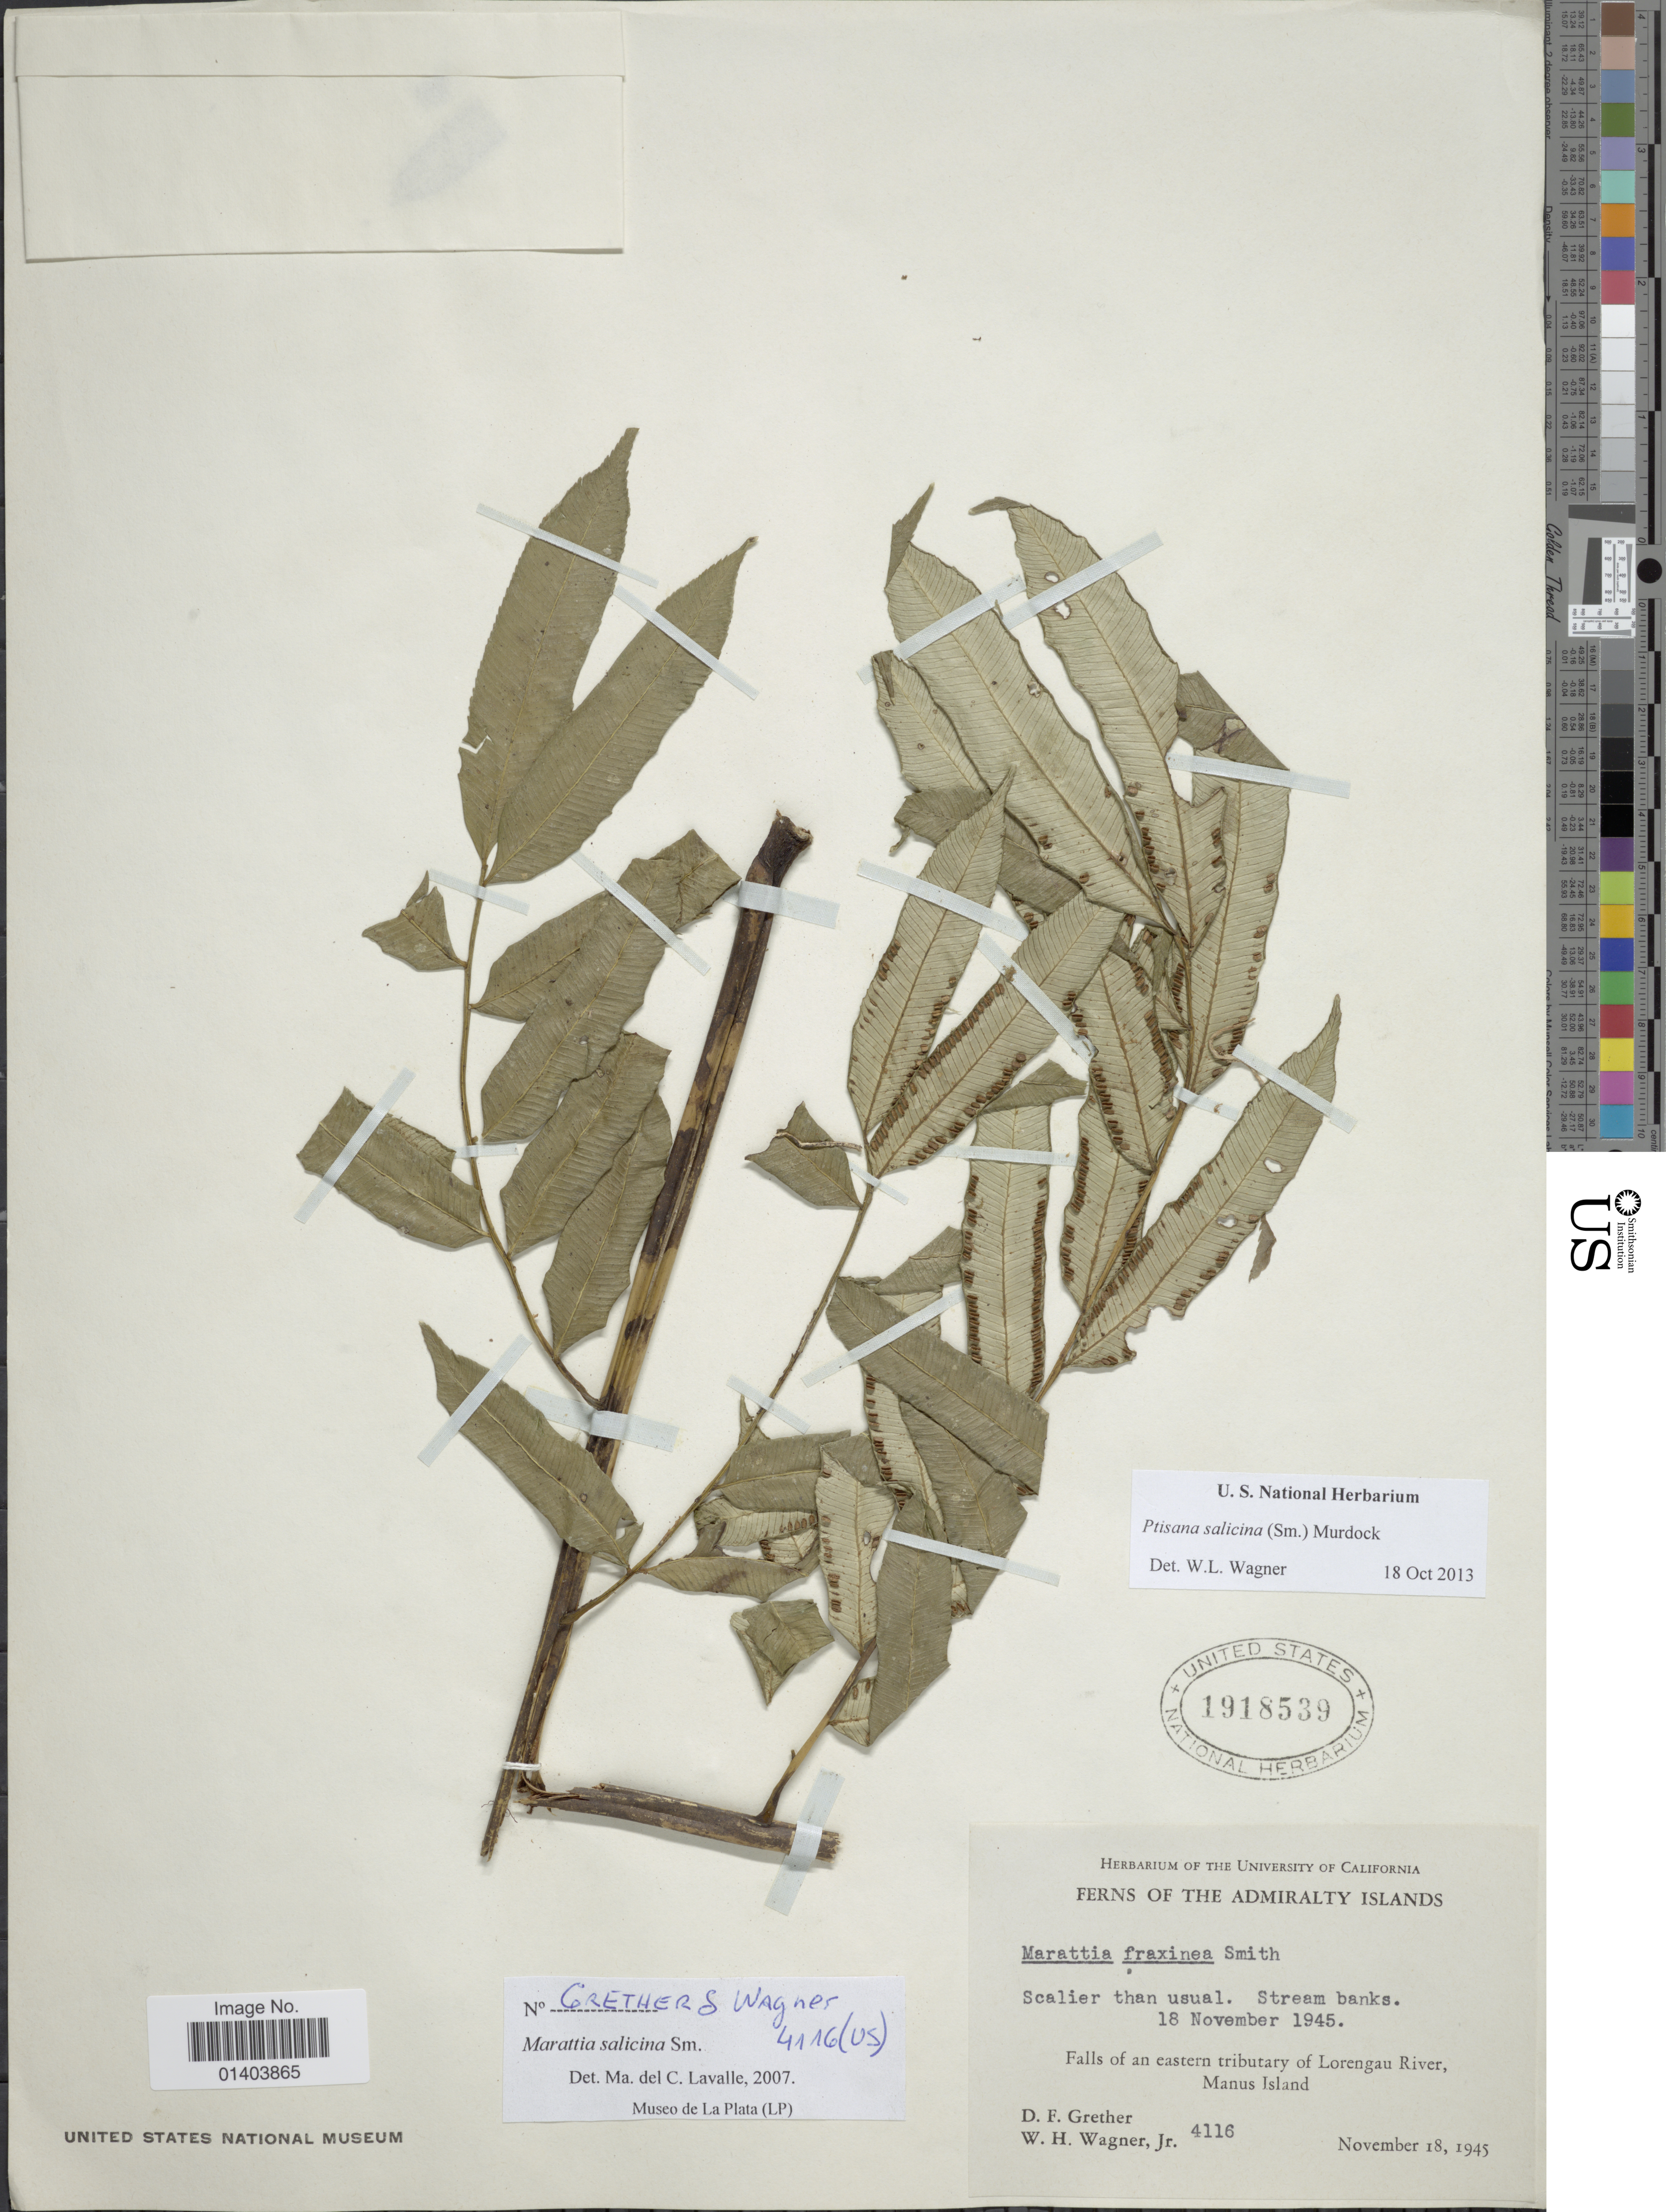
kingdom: Plantae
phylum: Tracheophyta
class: Polypodiopsida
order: Marattiales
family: Marattiaceae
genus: Ptisana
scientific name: Ptisana salicina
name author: (Sm.) Murdock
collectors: D. F. Grether & W. H. Wagner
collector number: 4116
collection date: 1945-11-18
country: Papua New Guinea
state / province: Manus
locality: The Admiralty Islands, Falls of an eastern tributary of Lorengau River, Manus Island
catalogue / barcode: US 1918539